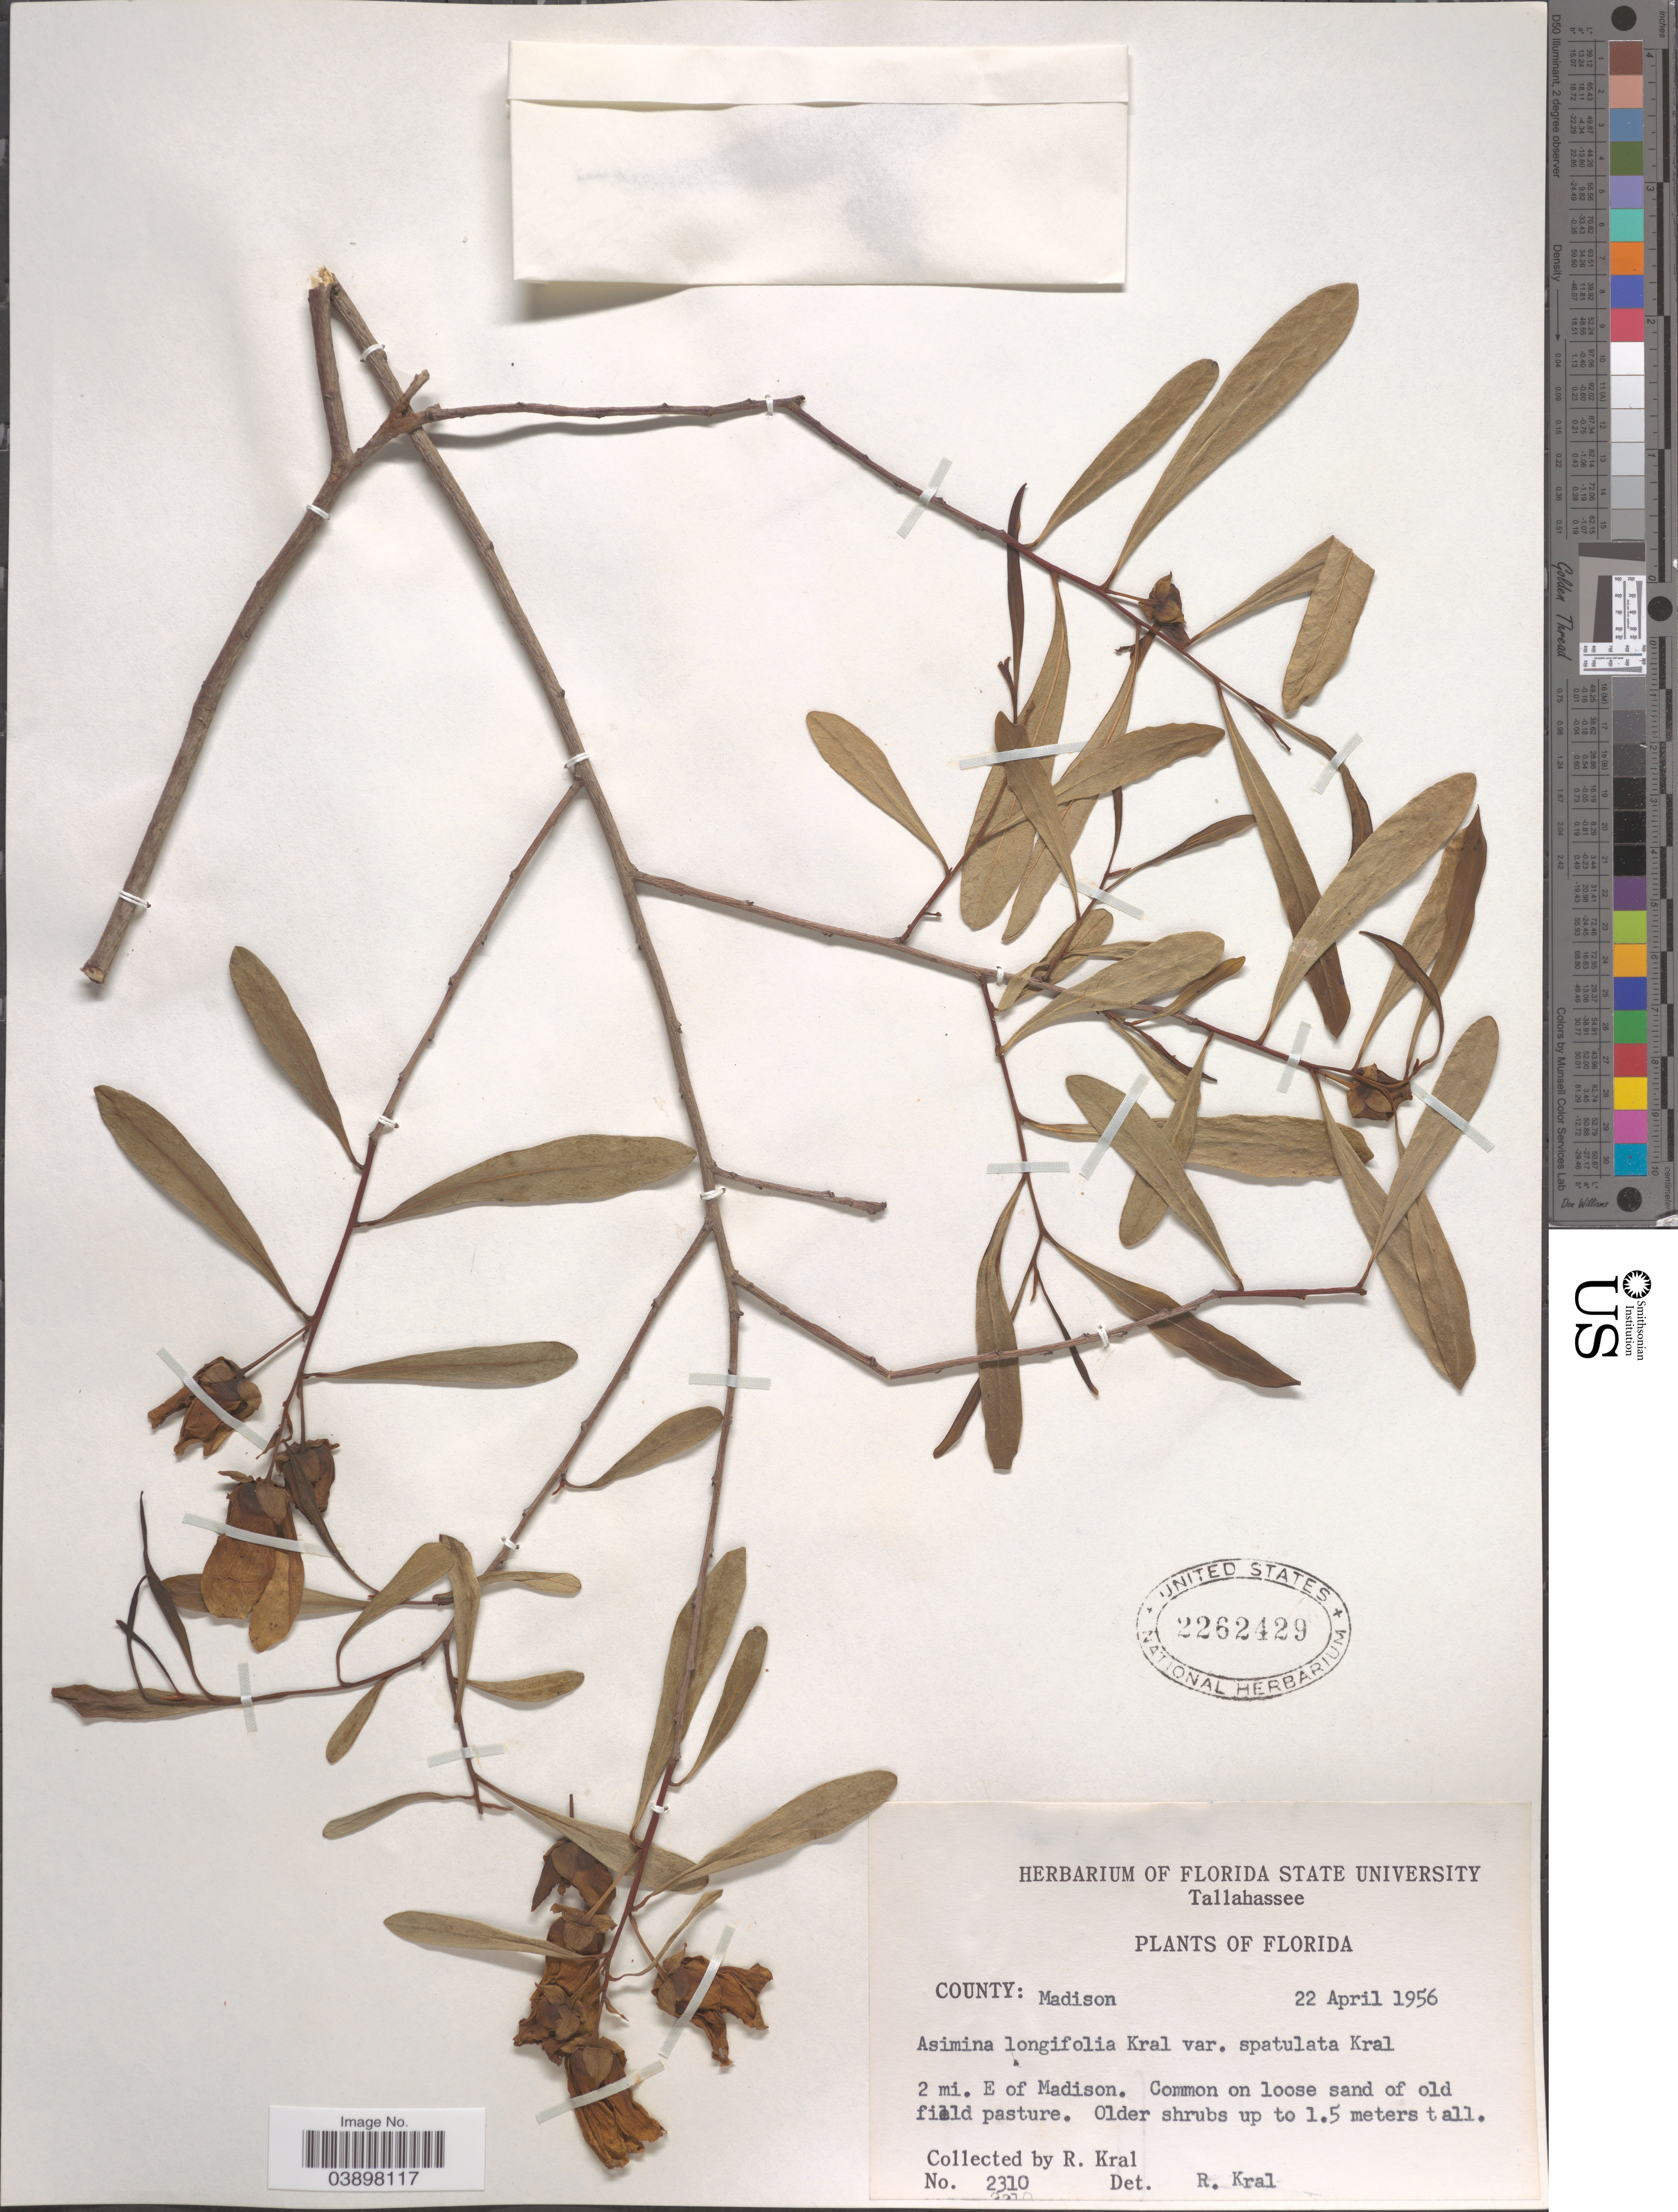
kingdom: Plantae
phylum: Tracheophyta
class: Magnoliopsida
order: Magnoliales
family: Annonaceae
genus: Asimina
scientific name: Asimina longifolia var. spatulata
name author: Kral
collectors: R. Kral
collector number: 2130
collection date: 1956-04-22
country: United States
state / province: Florida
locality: County: Madison. 2 mi. E of Madison.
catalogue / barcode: US 2262429